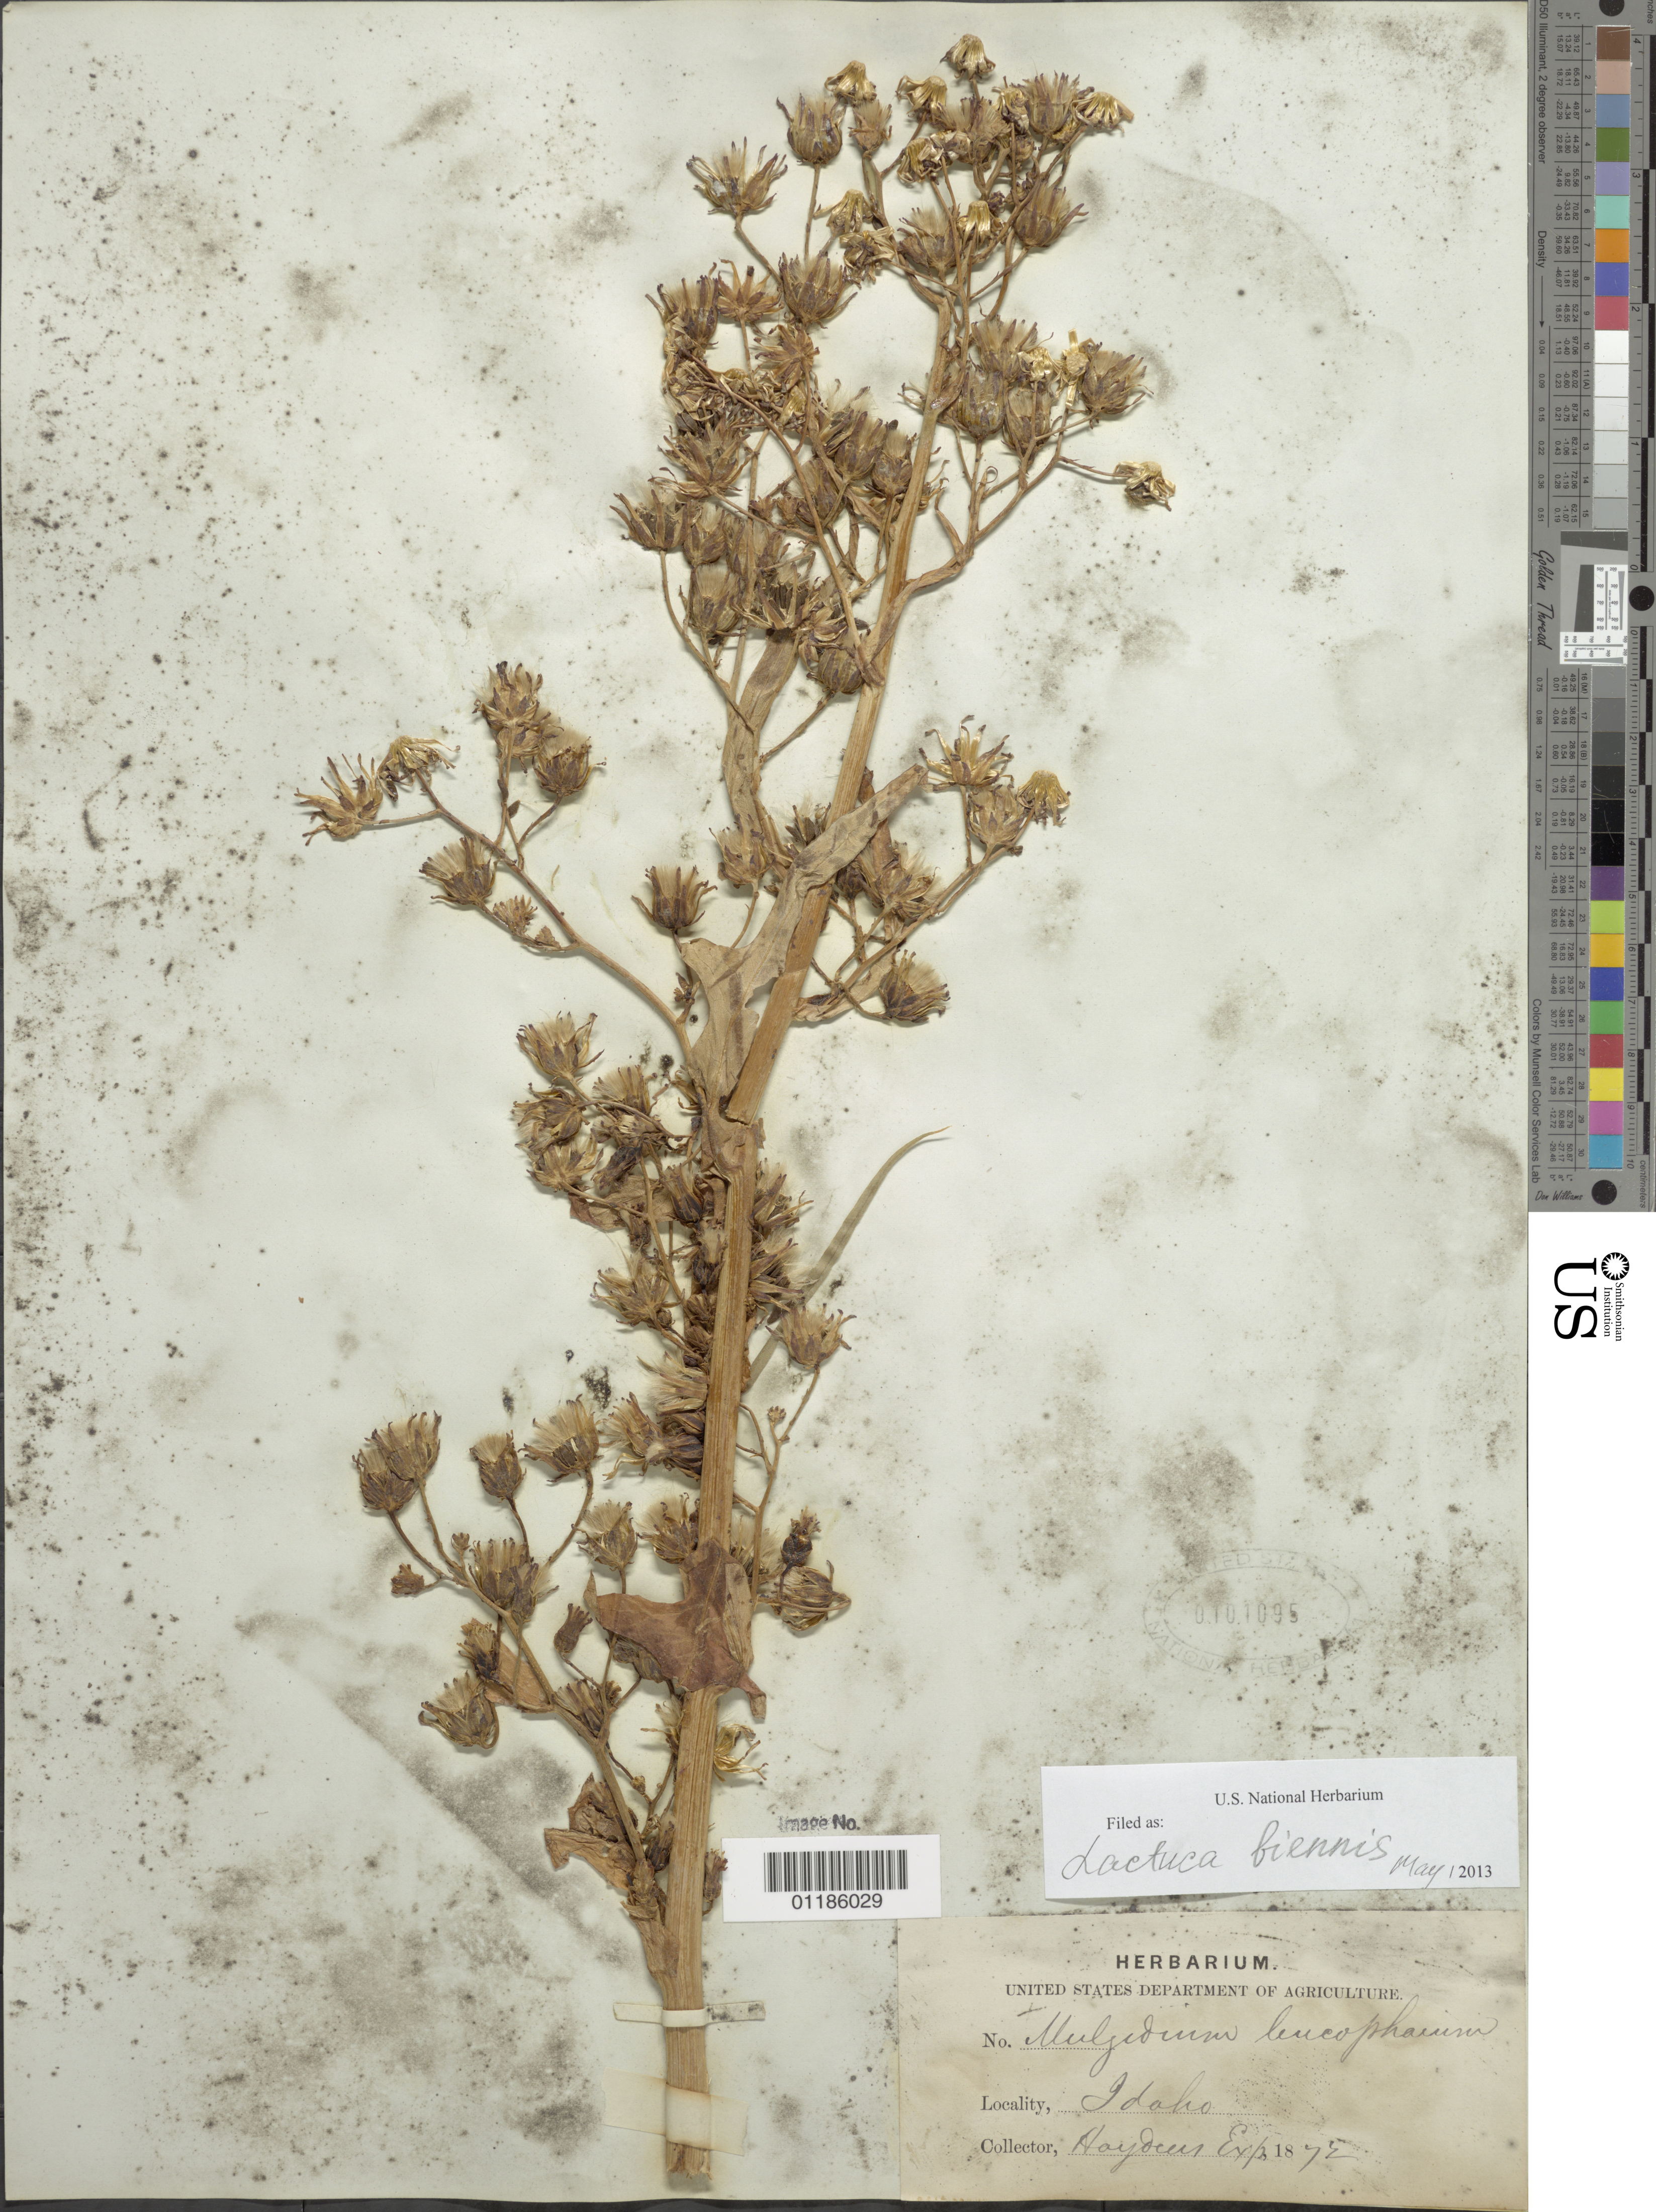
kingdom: Plantae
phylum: Tracheophyta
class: Magnoliopsida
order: Asterales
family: Asteraceae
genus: Lactuca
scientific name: Lactuca biennis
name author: (Moench) Fernald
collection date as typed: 1872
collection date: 1872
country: United States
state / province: Idaho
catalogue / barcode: US 101095